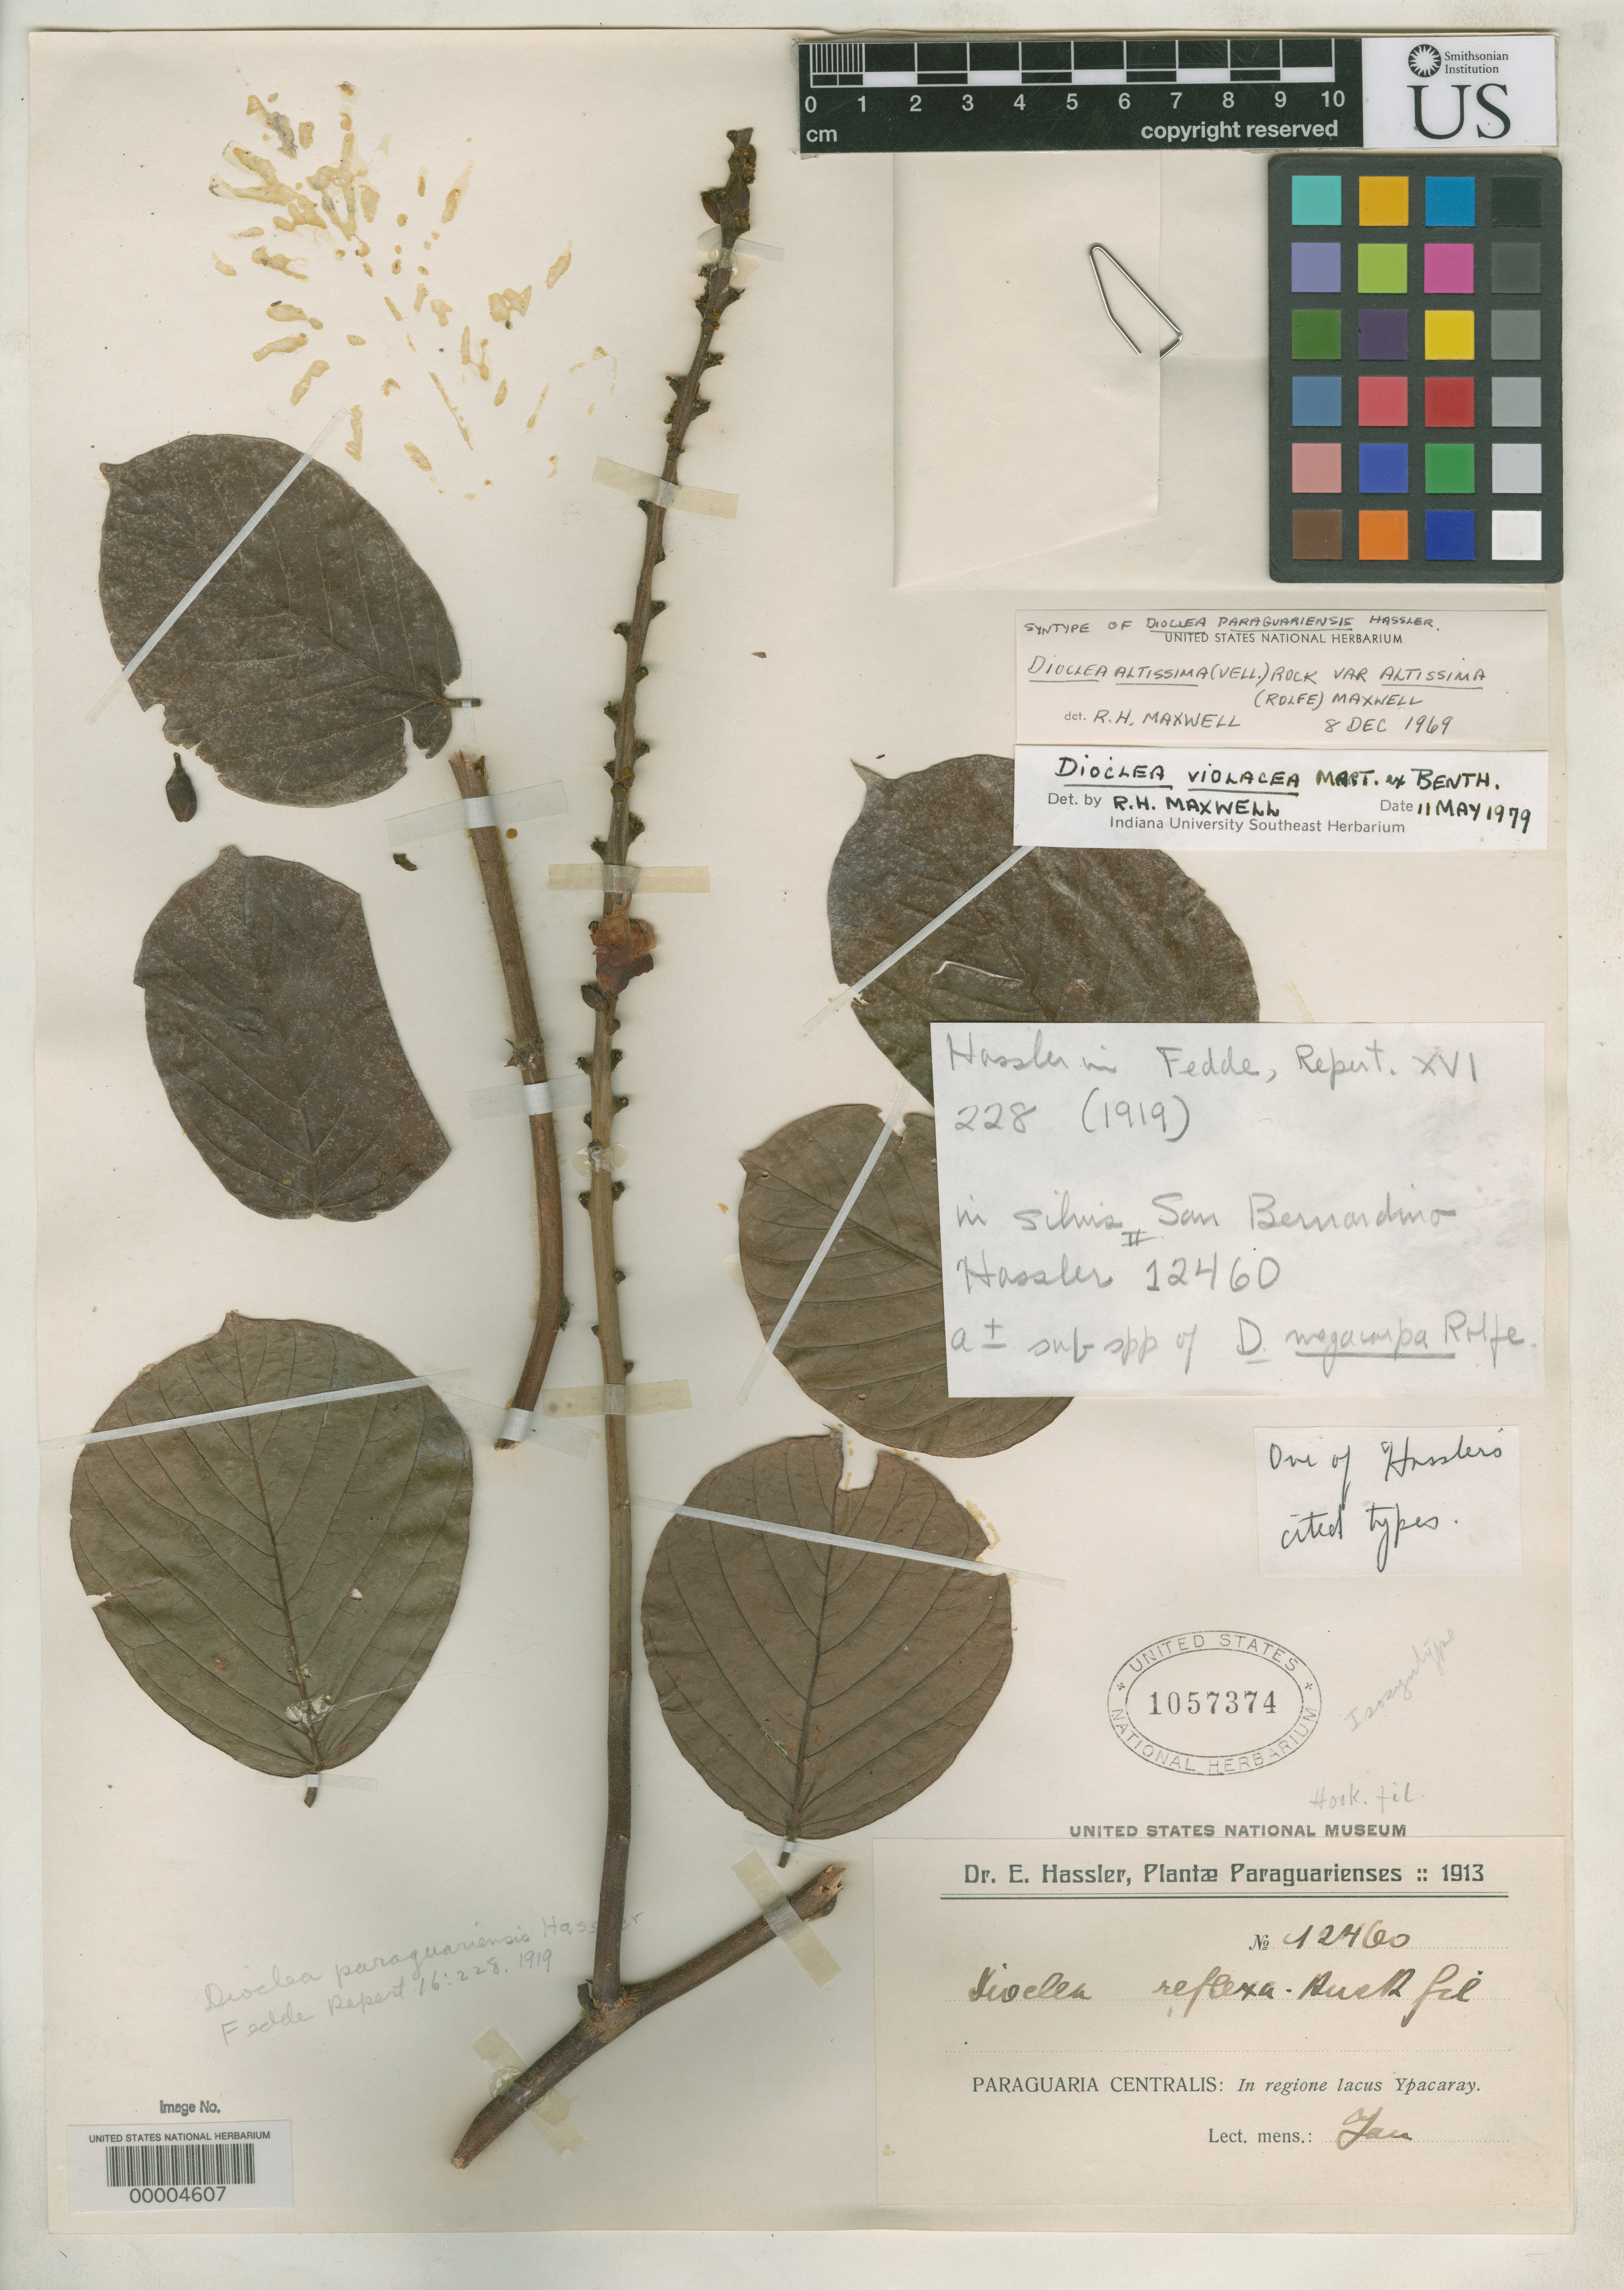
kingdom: Plantae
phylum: Tracheophyta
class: Magnoliopsida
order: Fabales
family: Fabaceae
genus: Dioclea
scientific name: Dioclea paraguariensis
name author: Hassl.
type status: Isotype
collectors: E. Hassler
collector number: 12460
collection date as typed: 1913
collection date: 1913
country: Paraguay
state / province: Central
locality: Ypacaray.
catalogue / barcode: US 1057374